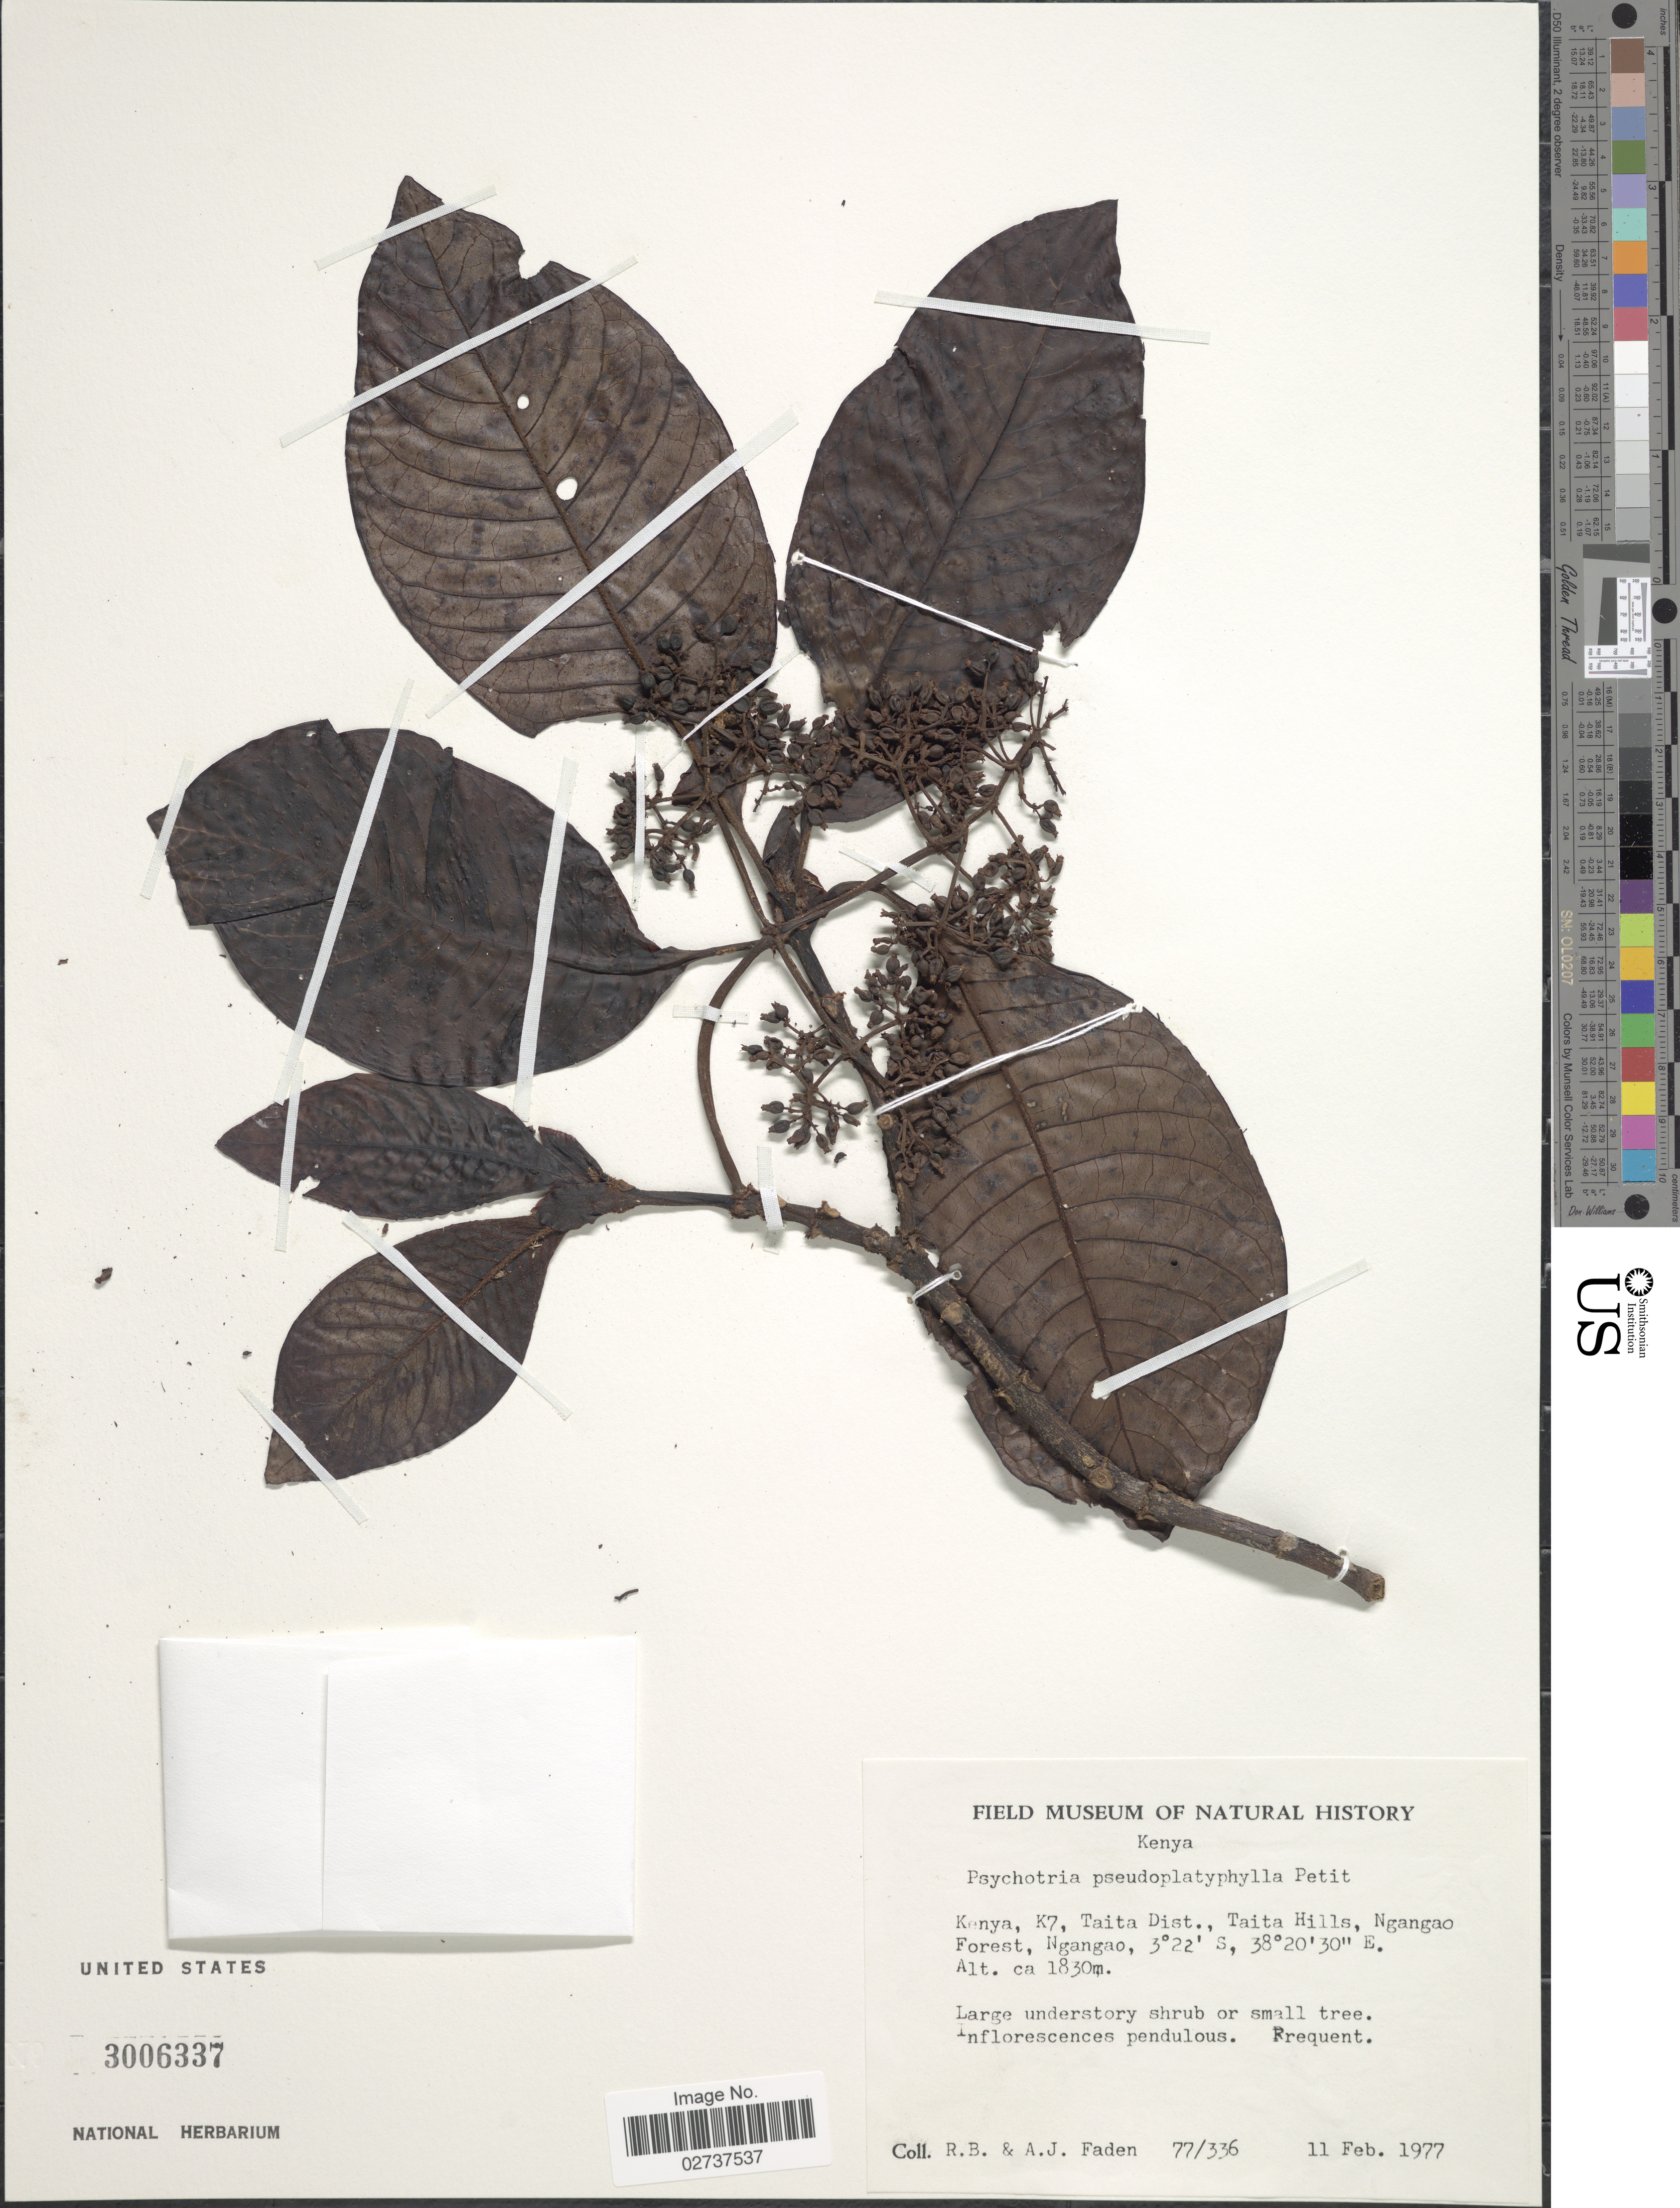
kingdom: Plantae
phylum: Tracheophyta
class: Magnoliopsida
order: Gentianales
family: Rubiaceae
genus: Psychotria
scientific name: Psychotria pseudoplatyphylla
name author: E.M.A. Petit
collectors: R. B. Faden & A. J. Faden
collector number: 77/336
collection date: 1977-02-11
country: Kenya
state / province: Taita Taveta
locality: K7, Taita Dist., Taita Hills, Ngangao Forest, Ngangao.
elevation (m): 1830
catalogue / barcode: US 3006337